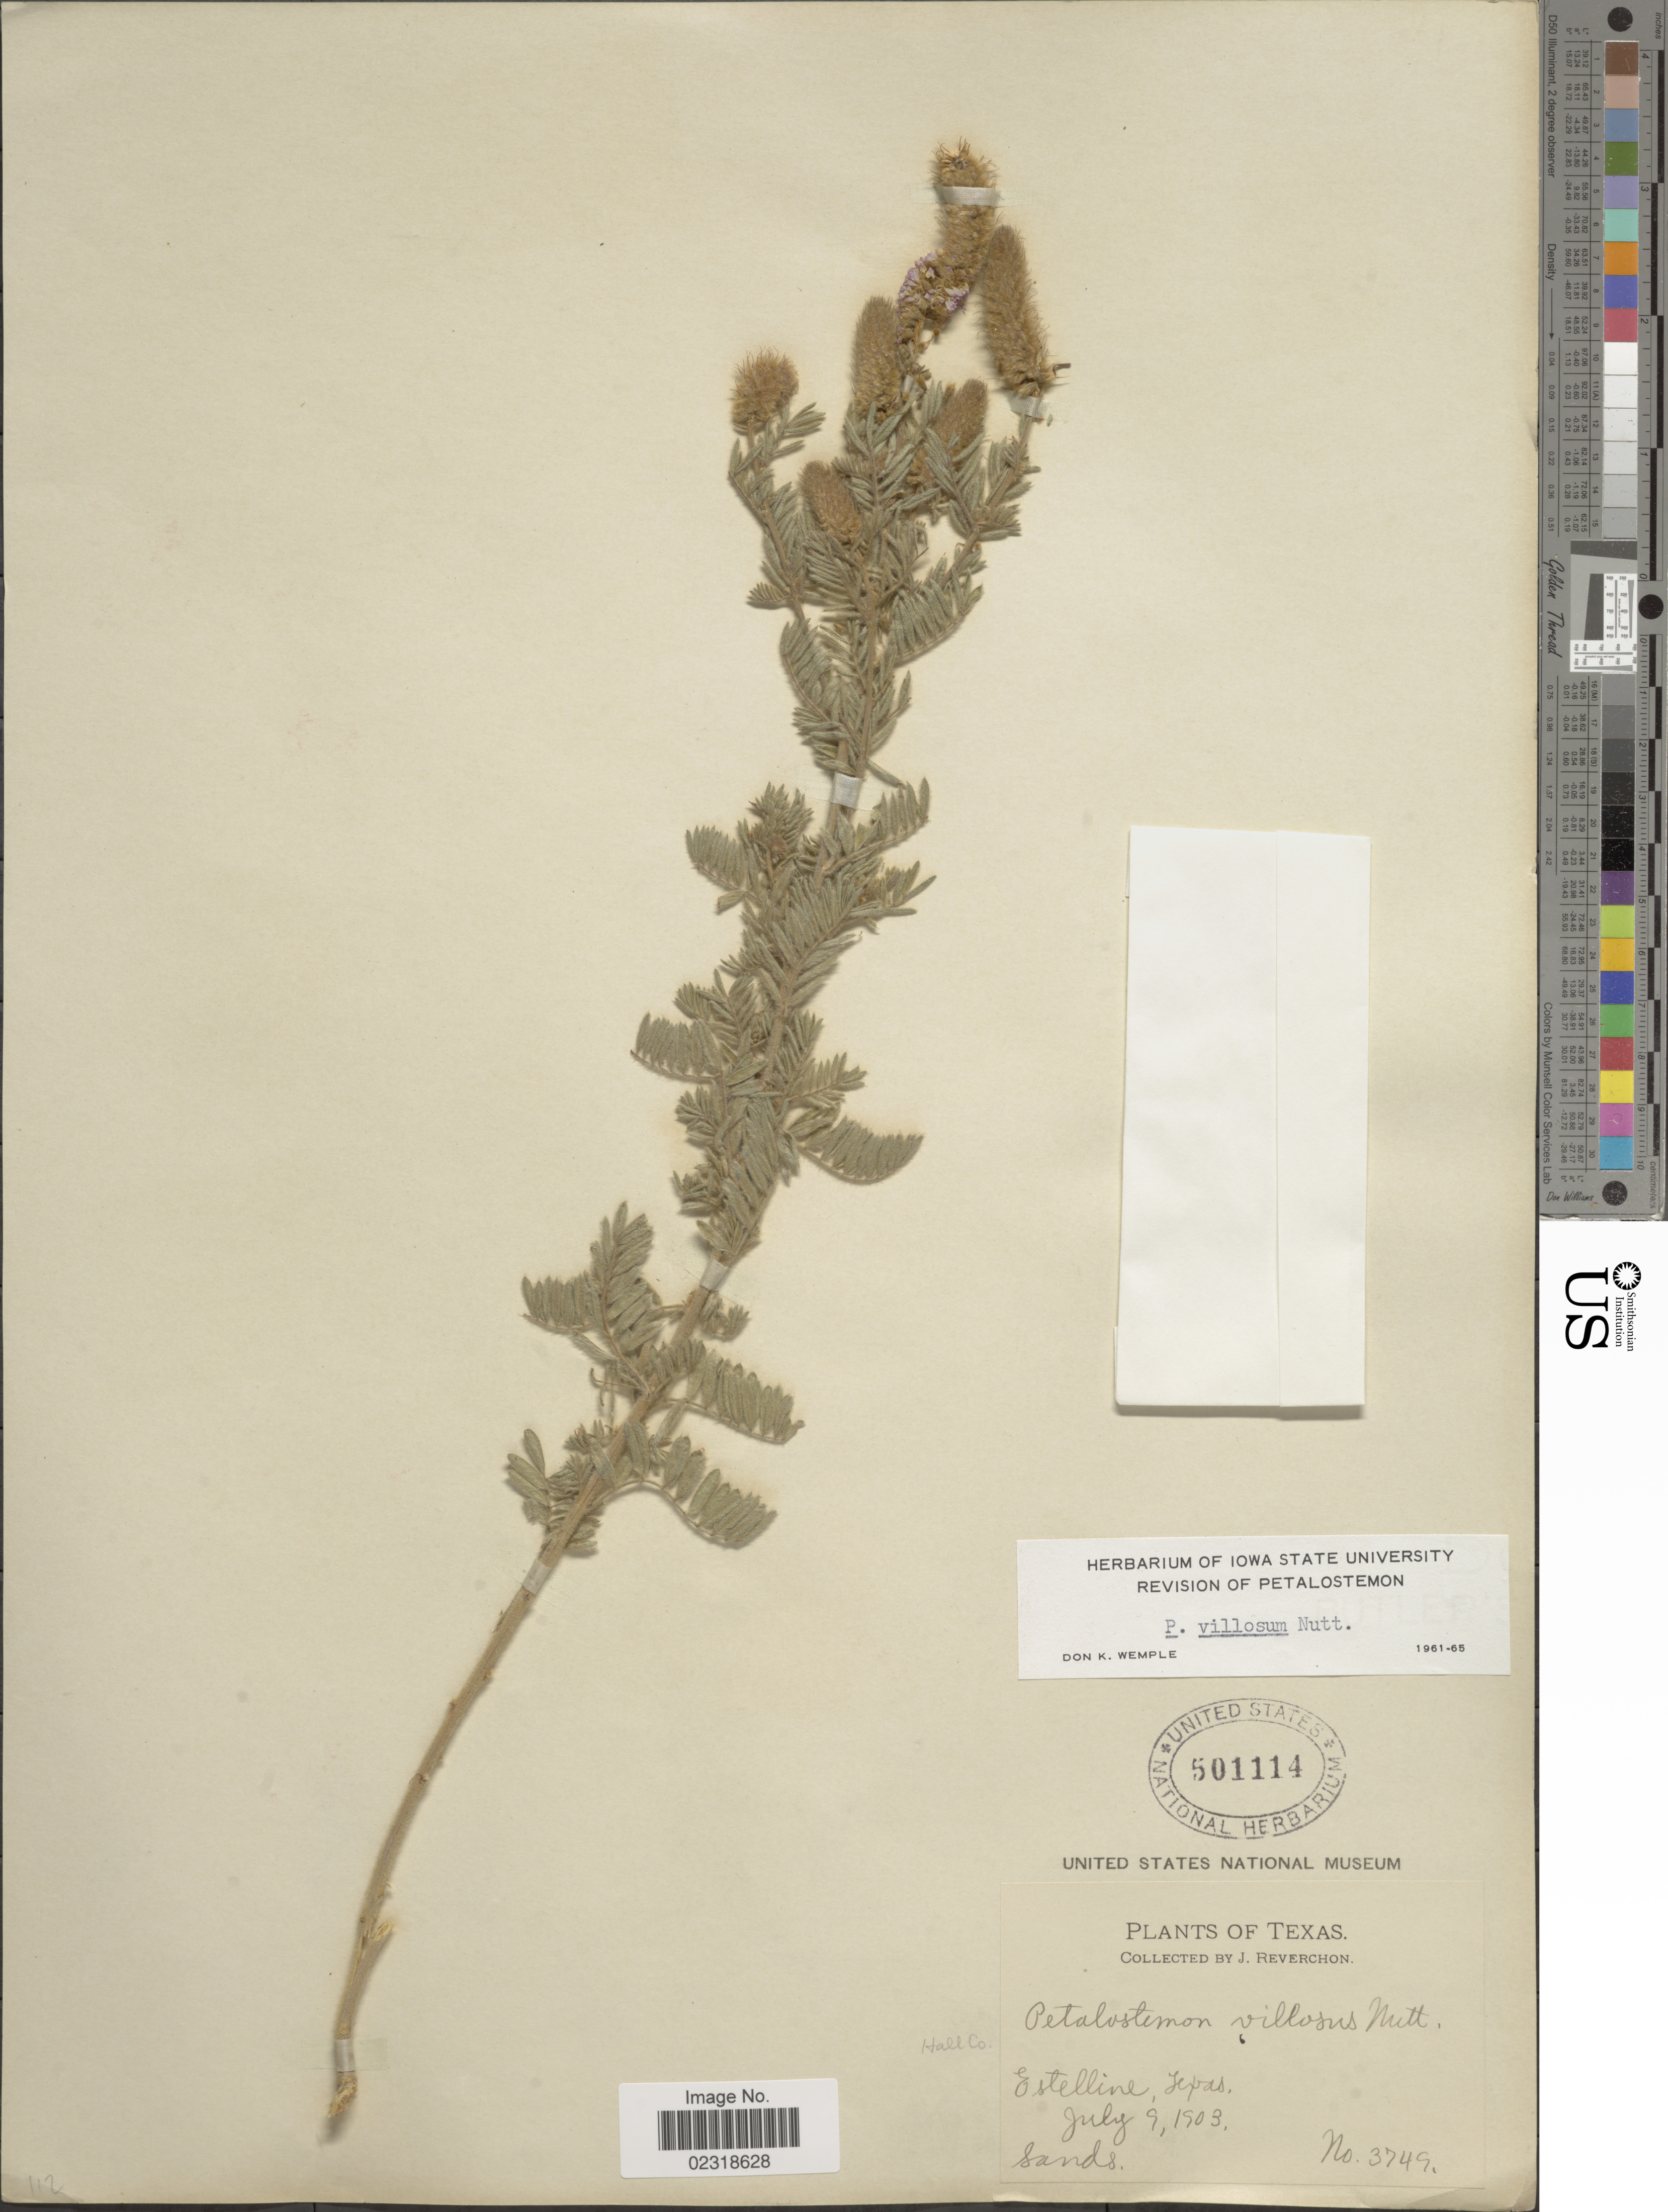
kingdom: Plantae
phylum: Tracheophyta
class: Magnoliopsida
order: Fabales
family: Fabaceae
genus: Dalea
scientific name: Dalea villosa var. villosa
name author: (Nutt.) Spreng.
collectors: J. Reverchon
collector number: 3749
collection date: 1903-07-09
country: United States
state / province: Texas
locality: Estelline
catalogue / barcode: US 501114